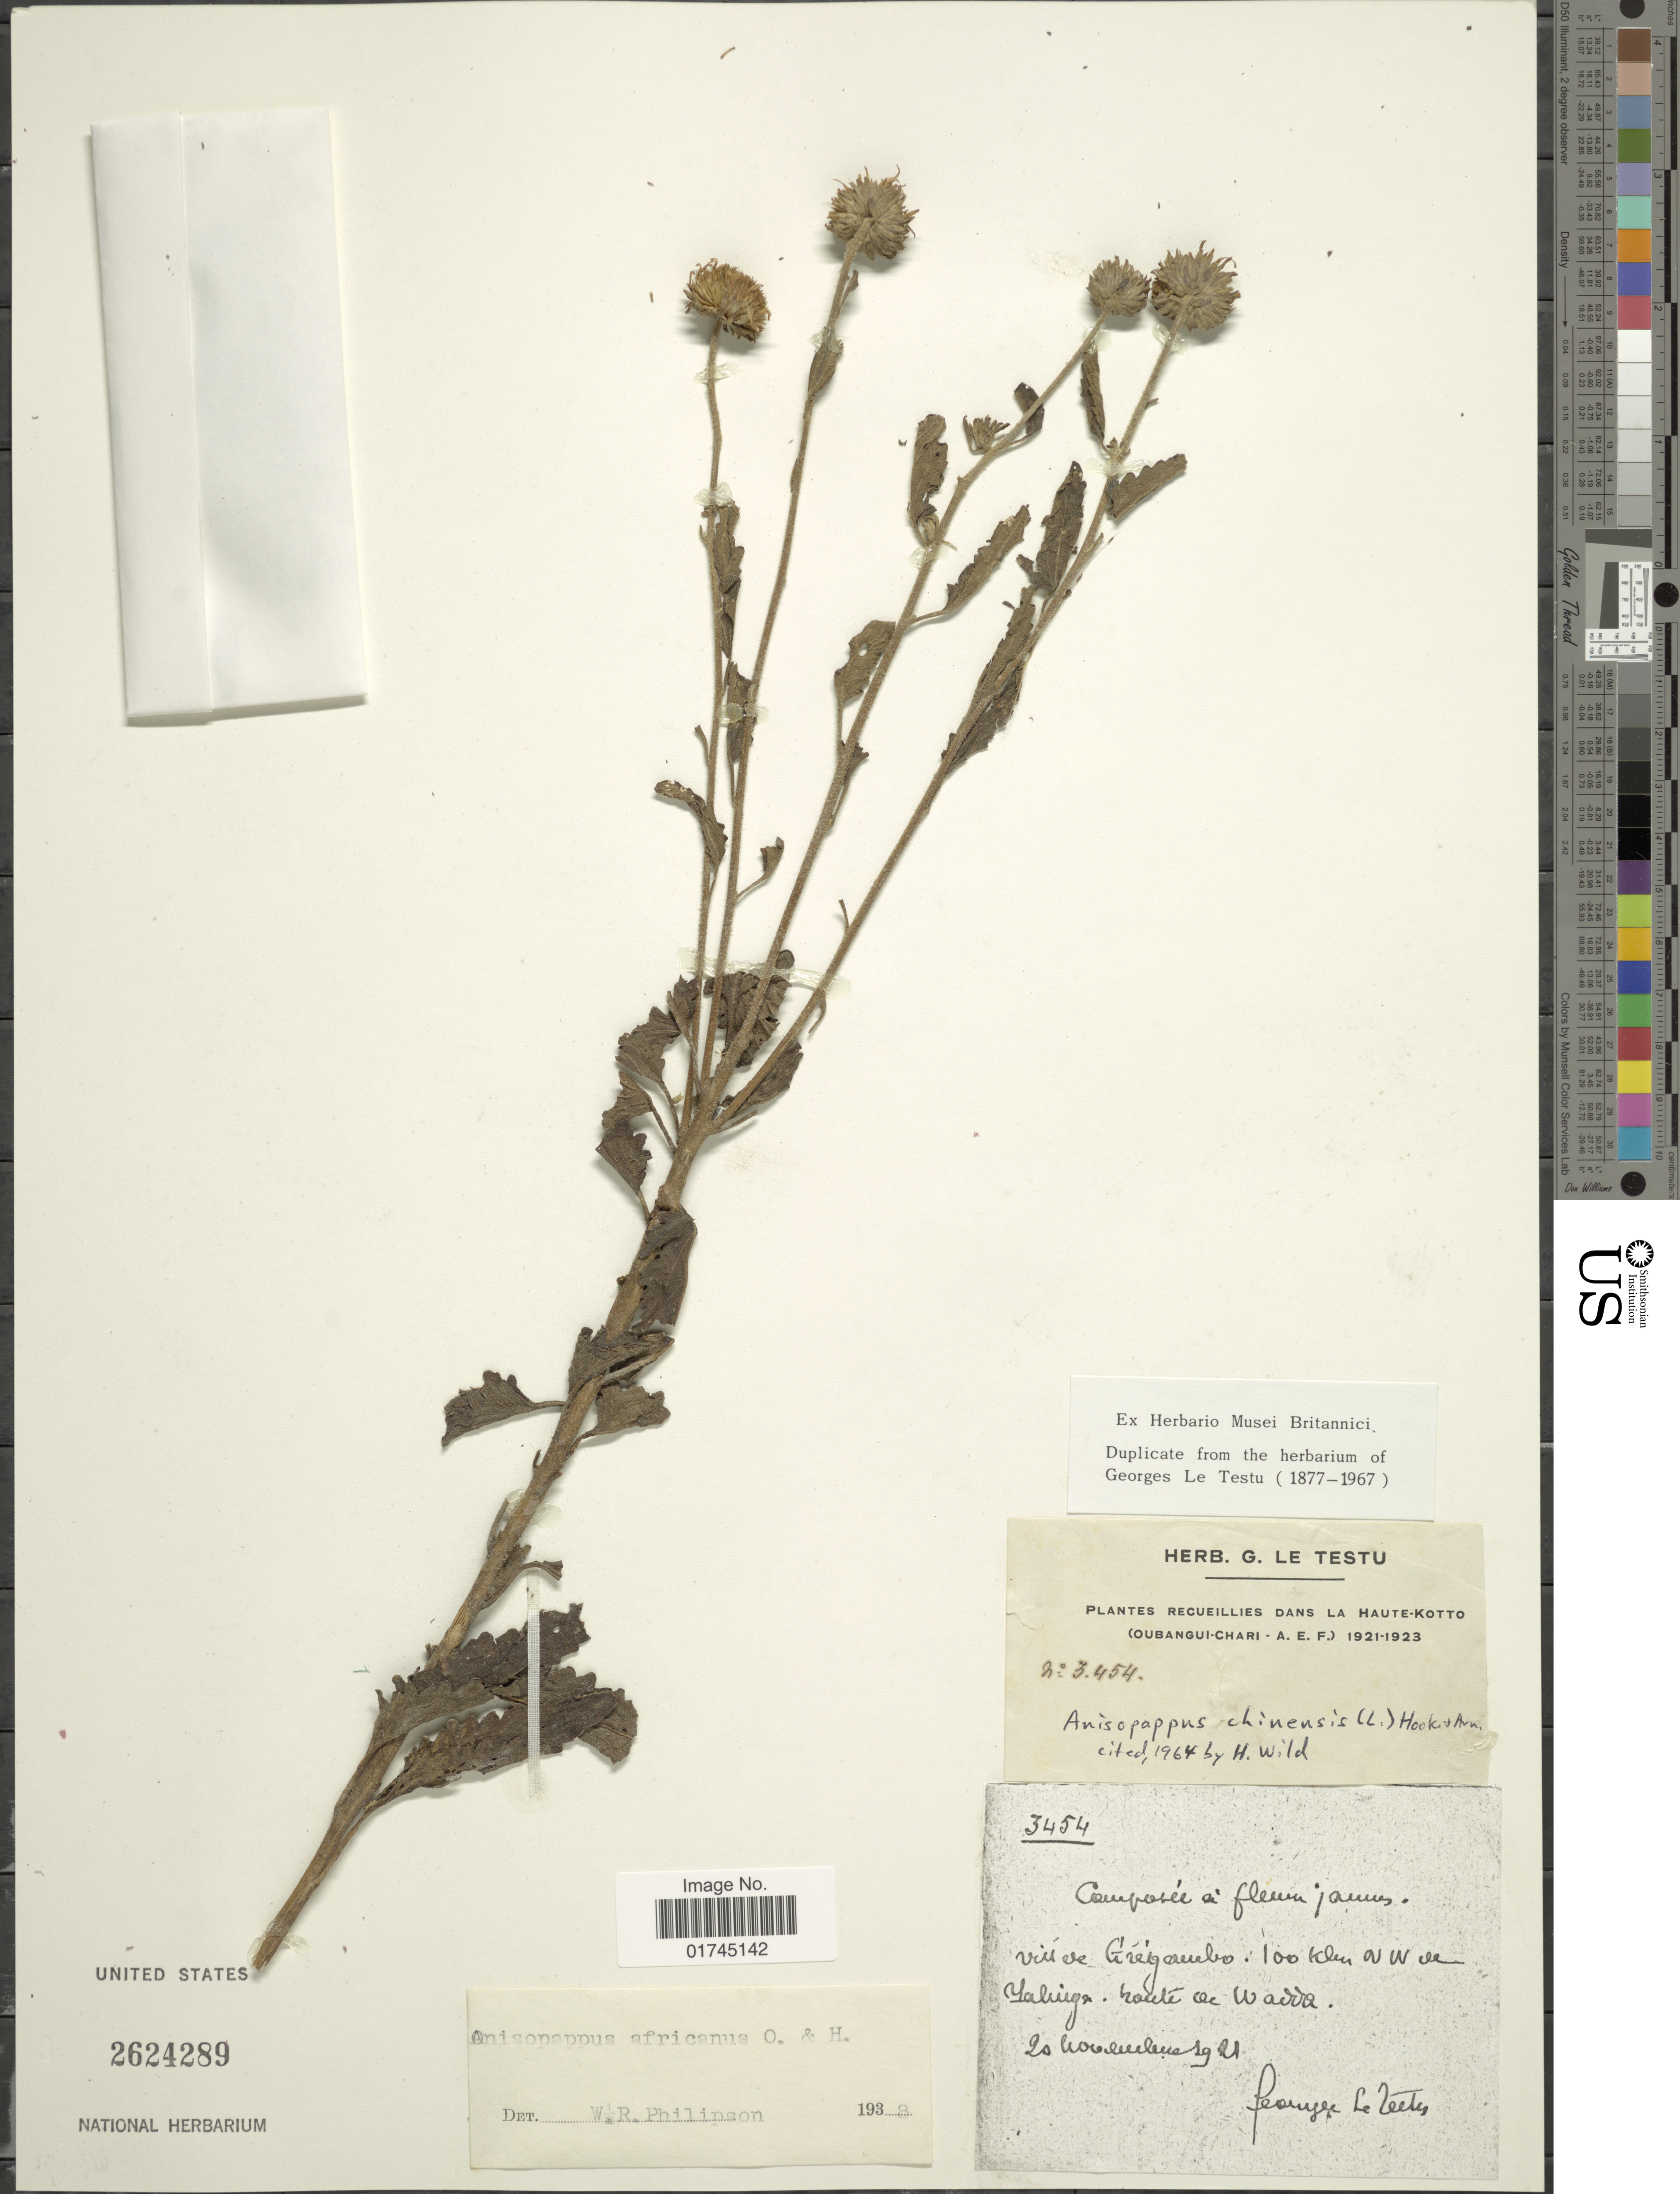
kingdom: Plantae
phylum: Tracheophyta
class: Magnoliopsida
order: Asterales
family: Asteraceae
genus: Anisopappus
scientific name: Anisopappus chinensis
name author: Hook. & Arn.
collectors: G. Le Testu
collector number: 3454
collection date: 1921-11-20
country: Central African Republic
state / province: Haute-Kotto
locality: Vill de Greaoubo, 100 klm NW de Yalinga, route de Wadda, recueillies dans la haute-Kotto [interpreted]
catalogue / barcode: US 2624289